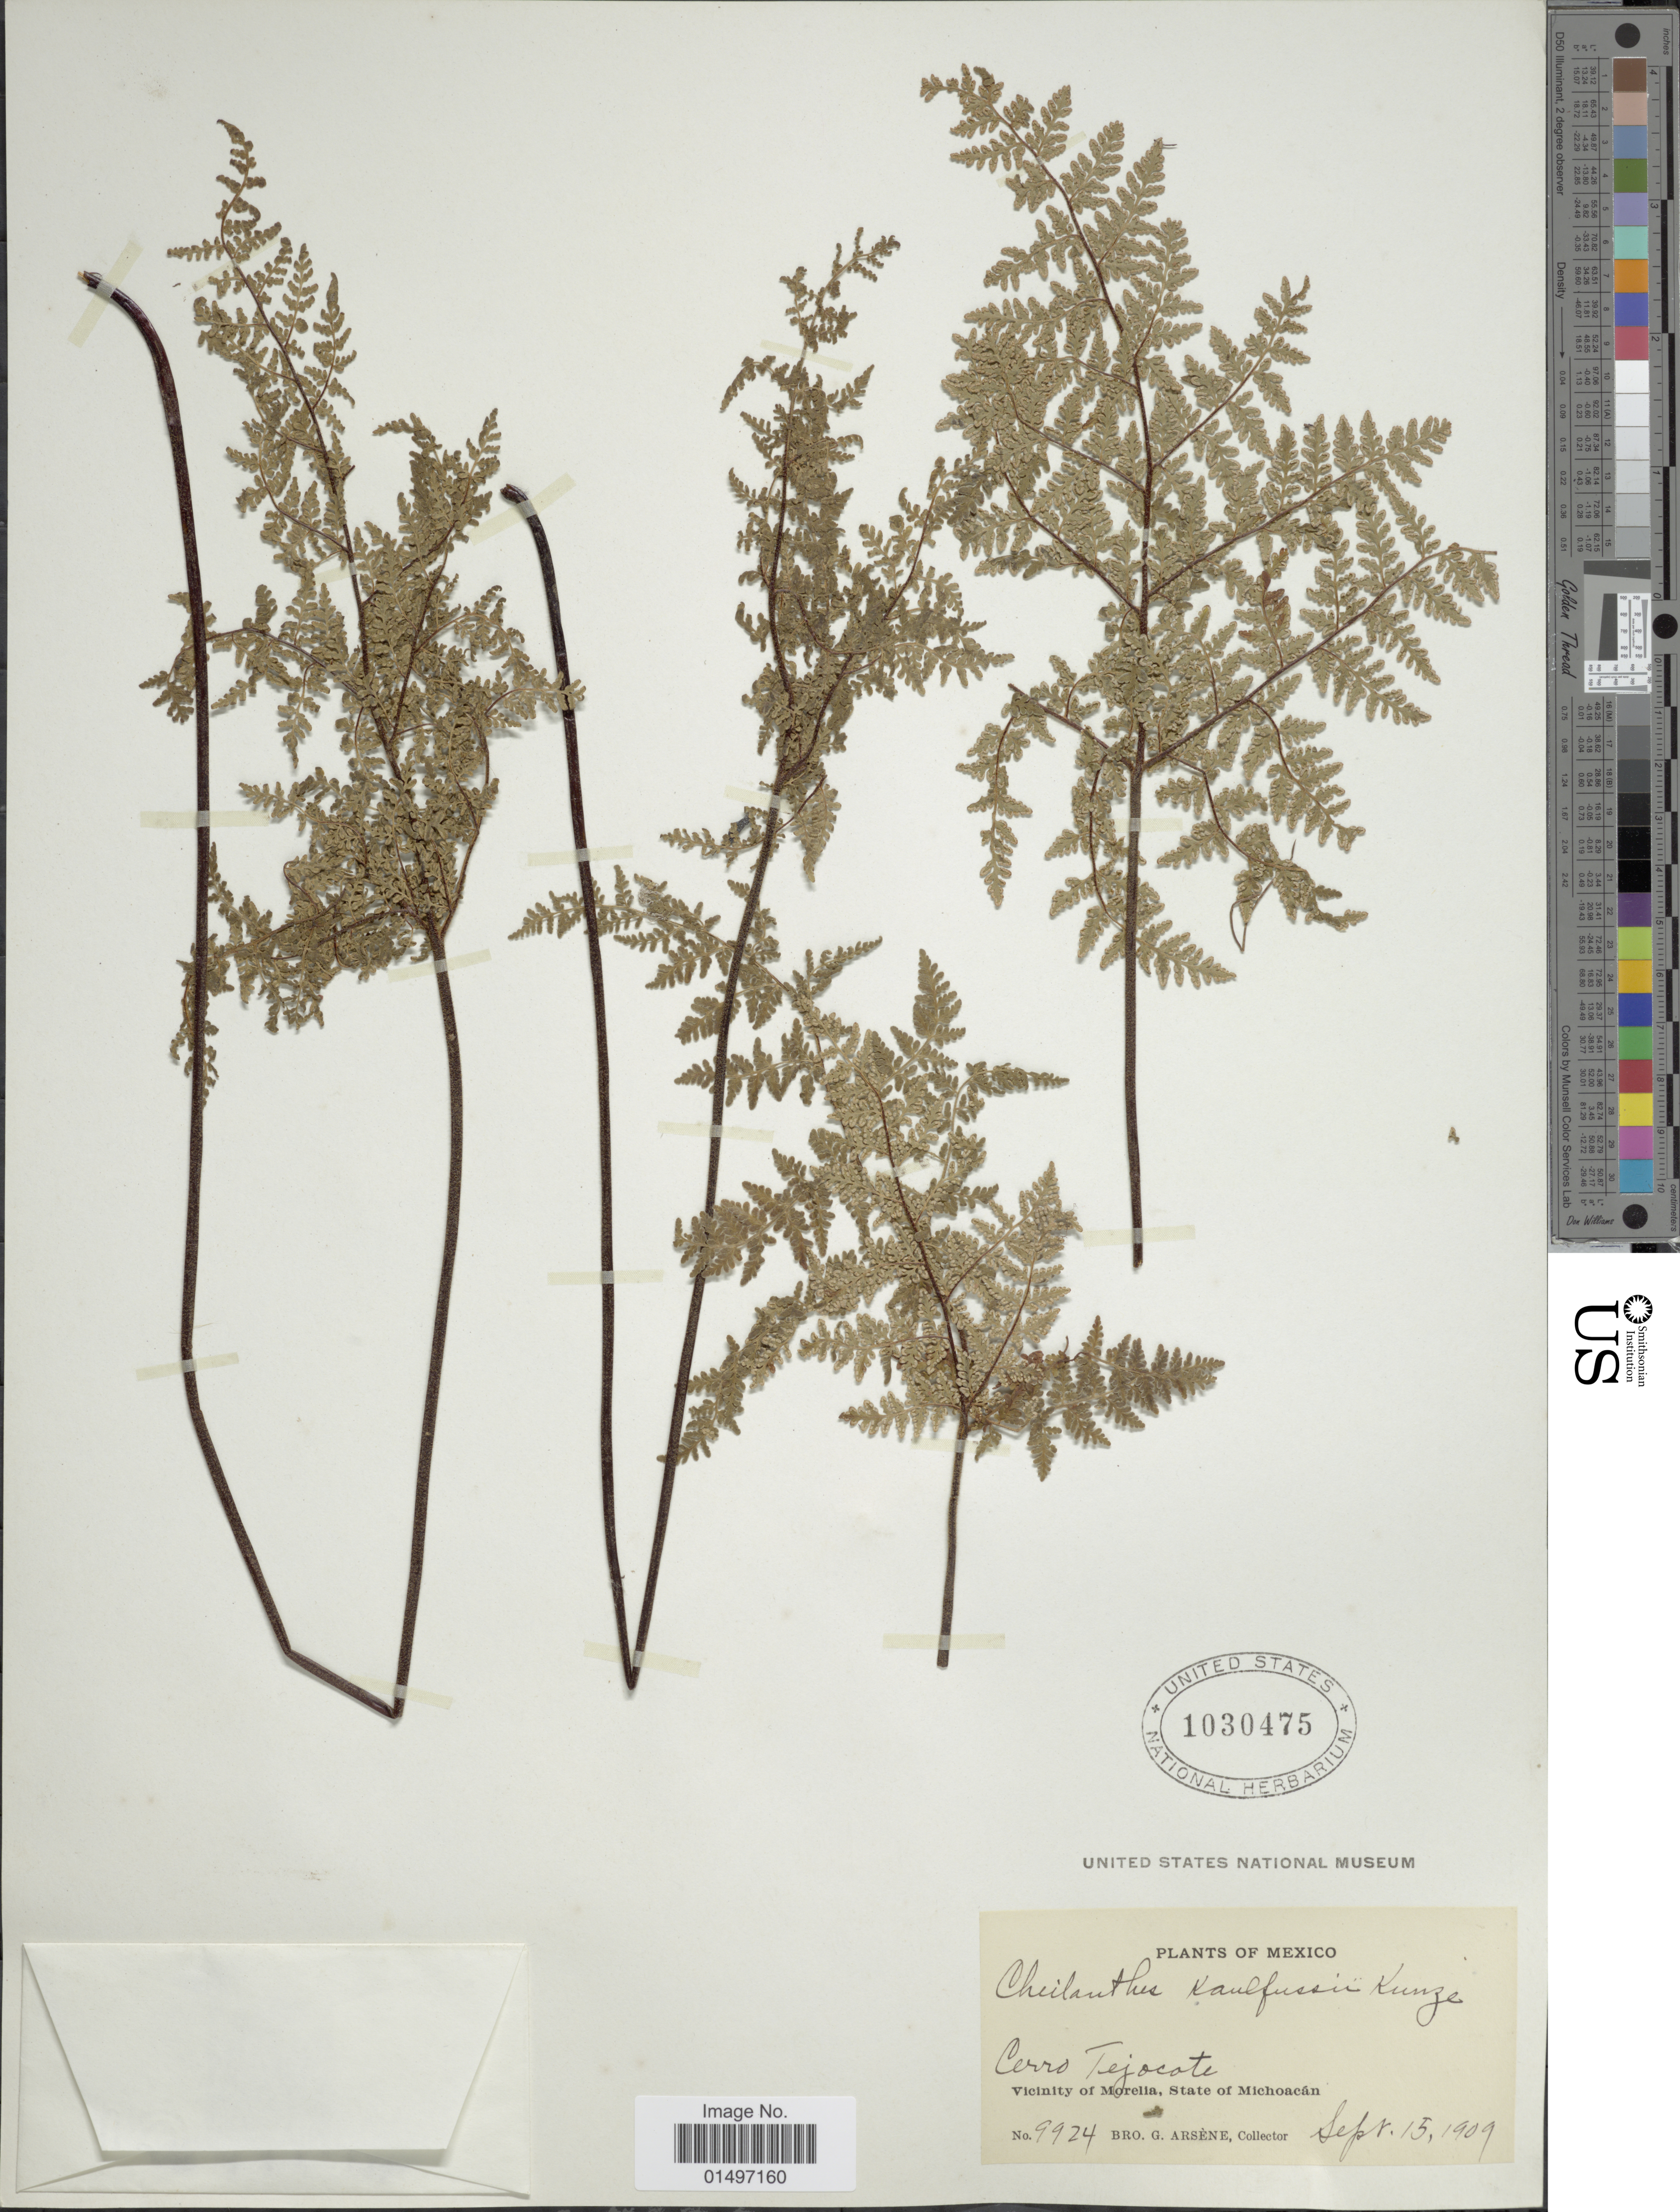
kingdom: Plantae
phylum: Tracheophyta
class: Polypodiopsida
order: Polypodiales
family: Pteridaceae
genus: Gaga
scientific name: Gaga kaulfussii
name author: (Kunze) Fay W. Li & Windham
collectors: Bro. G. Arsène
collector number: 9924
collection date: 1909-09-15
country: Mexico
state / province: Michoacán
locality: Mexico, Cerro Tejacote, Vicinity of Morelia.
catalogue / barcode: US 1030475